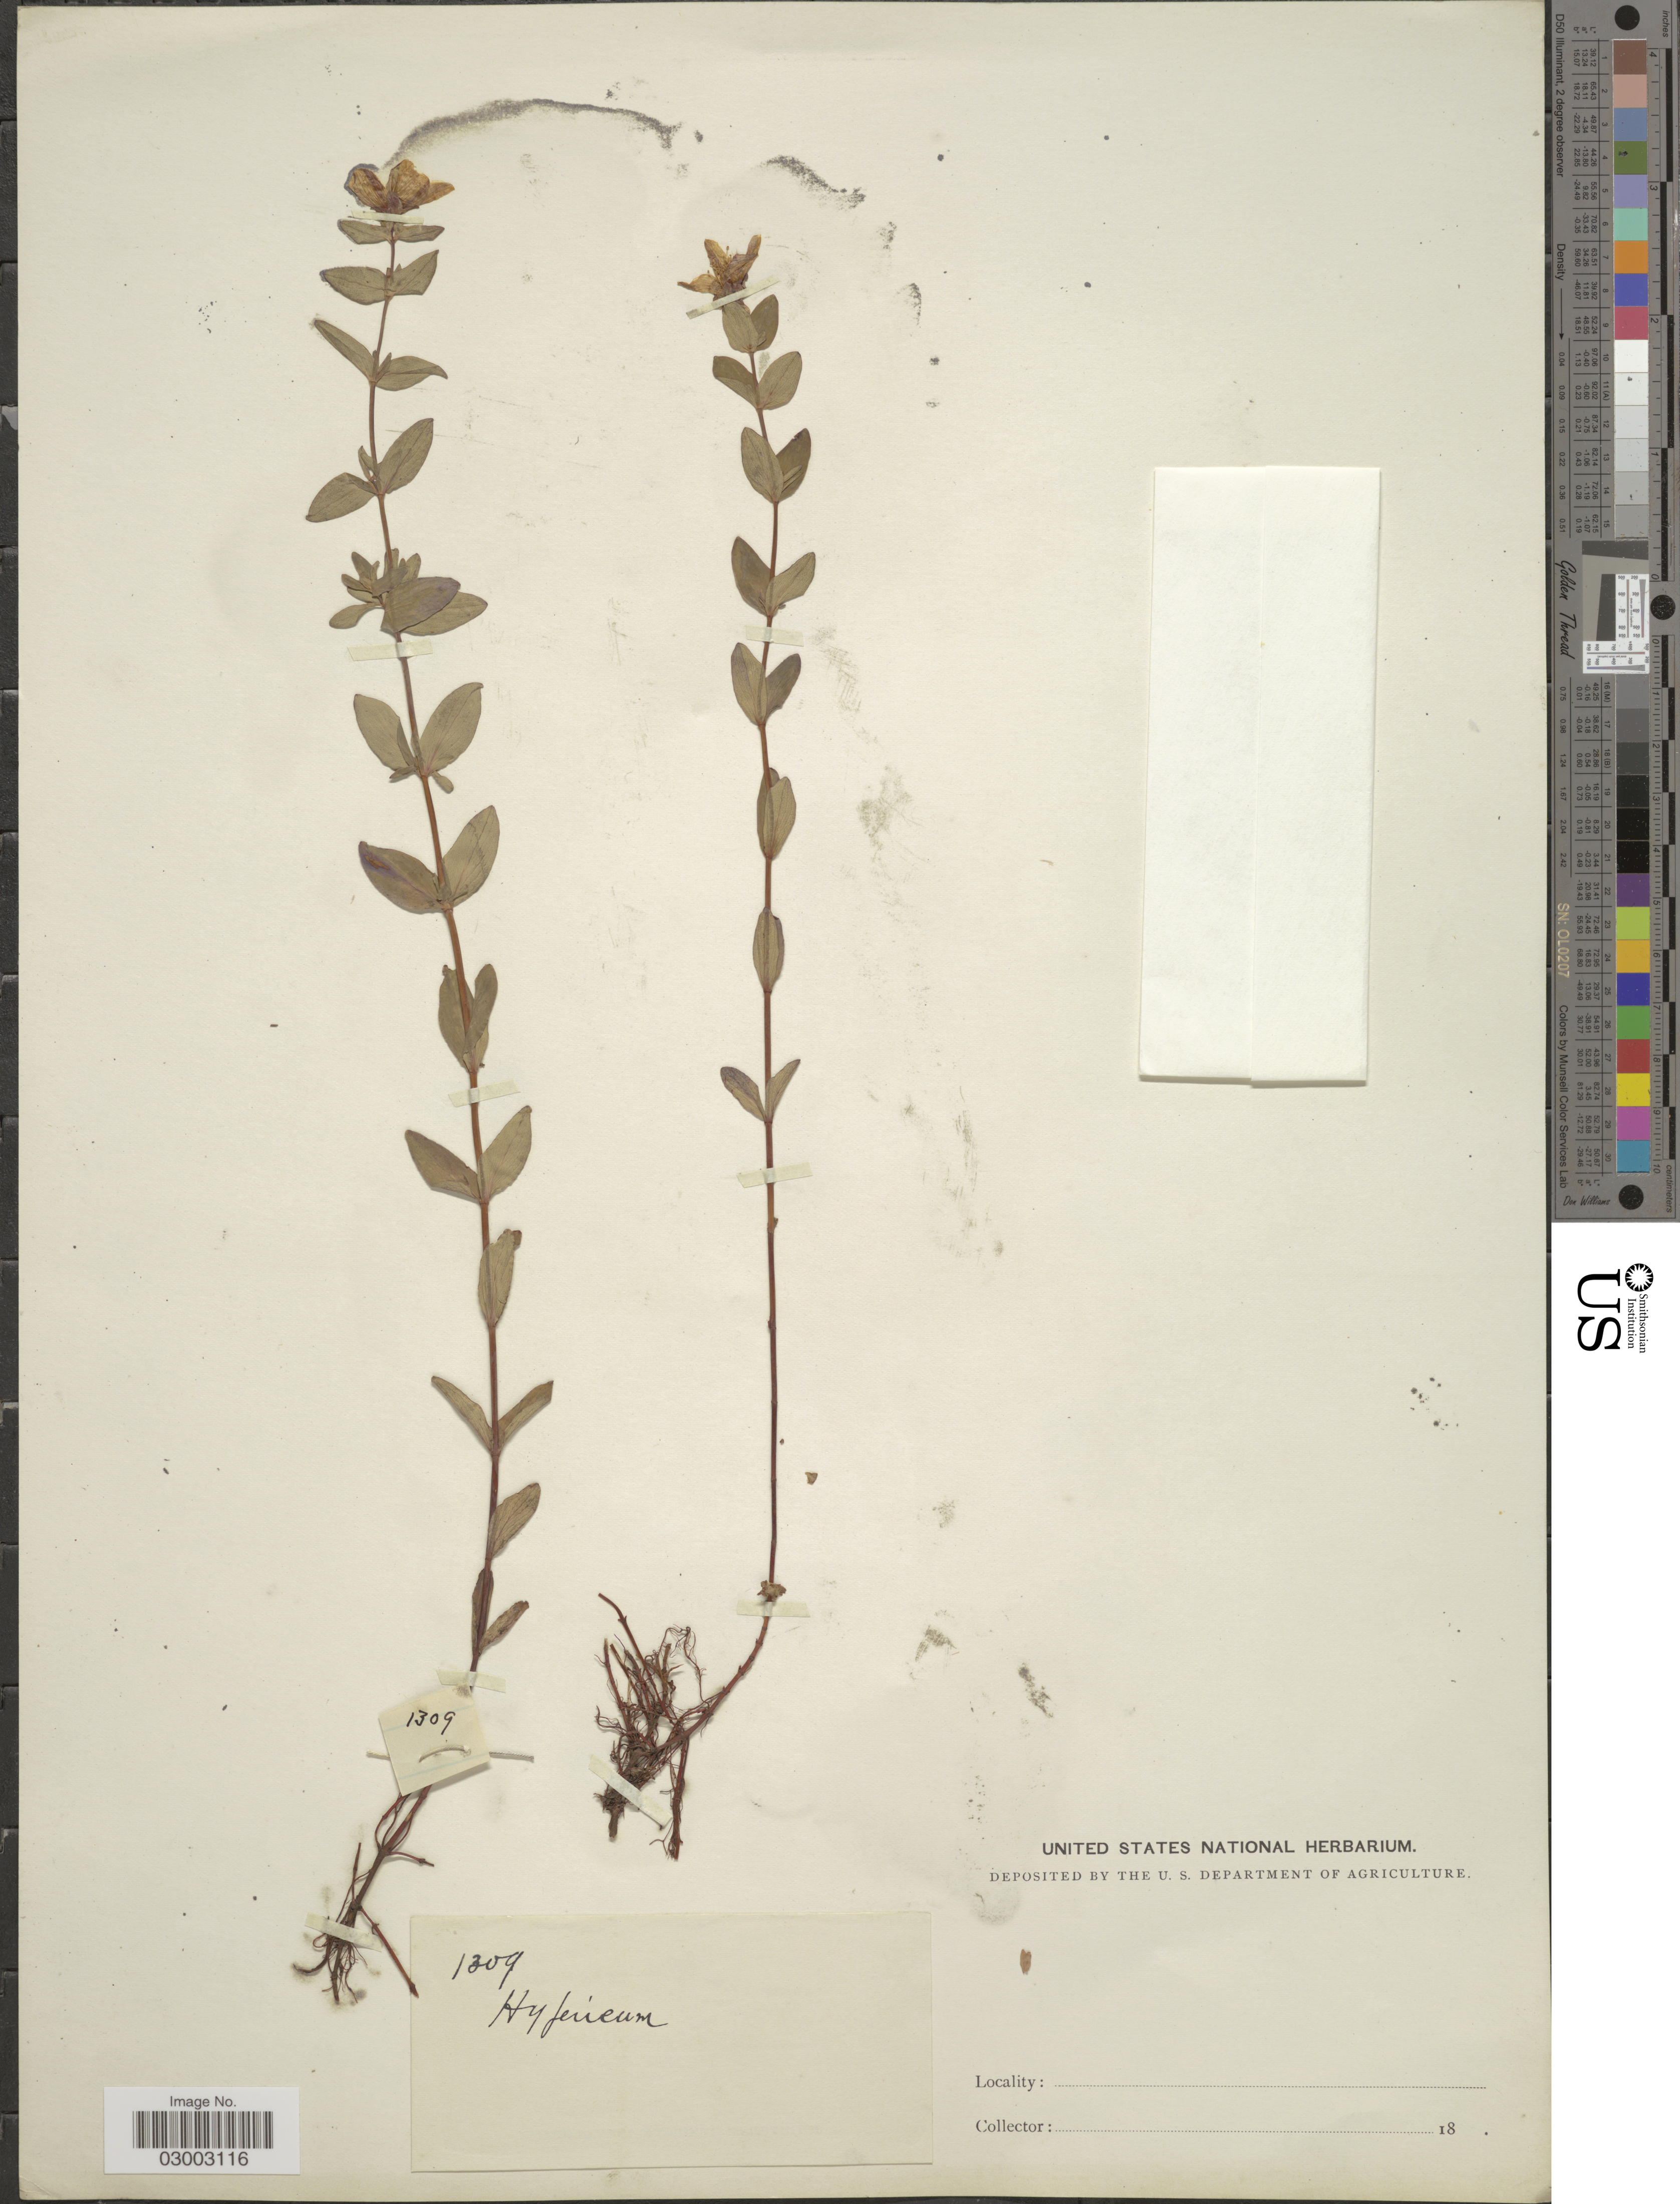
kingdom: Plantae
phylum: Tracheophyta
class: Magnoliopsida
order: Malpighiales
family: Hypericaceae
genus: Hypericum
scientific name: Hypericum sp.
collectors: ex herb. United States National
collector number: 1309